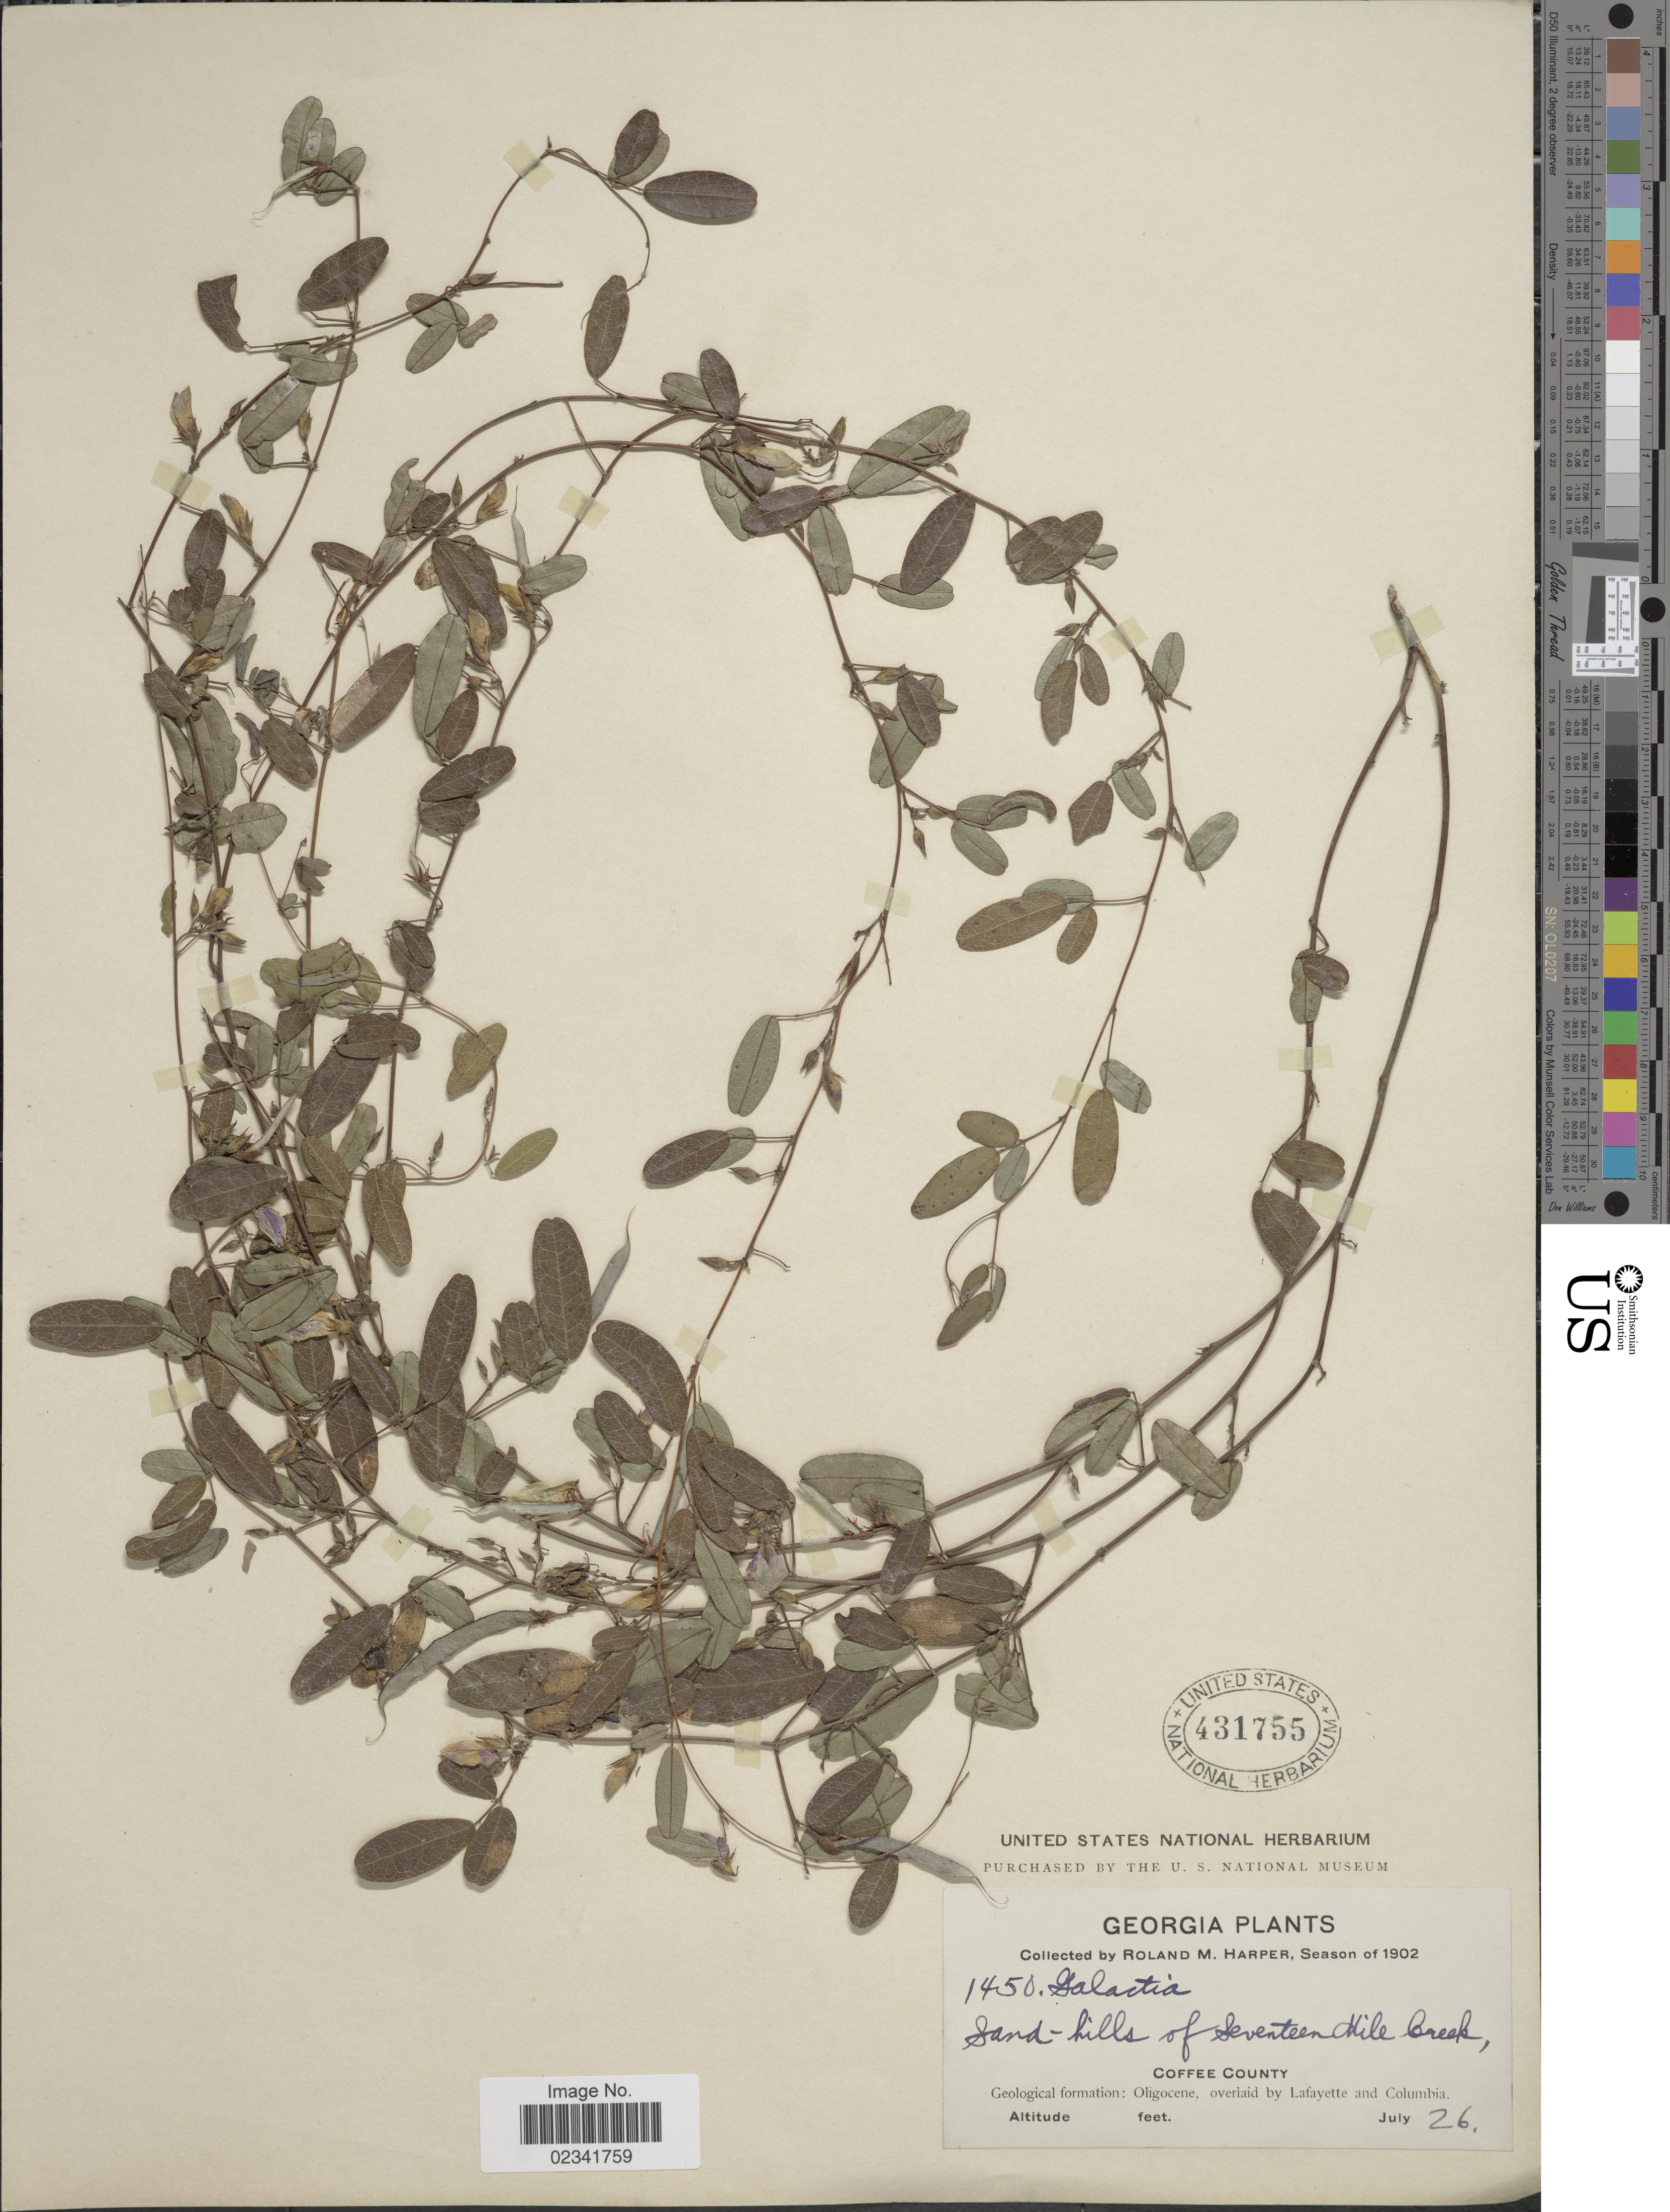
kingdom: Plantae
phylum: Tracheophyta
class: Magnoliopsida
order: Fabales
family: Fabaceae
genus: Galactia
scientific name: Galactia regularis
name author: (L.) Britton, Stearns & Poggenb.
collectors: R. M. Harper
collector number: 1450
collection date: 1902-07-26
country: United States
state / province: Georgia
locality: Coffee County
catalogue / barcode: US 431755